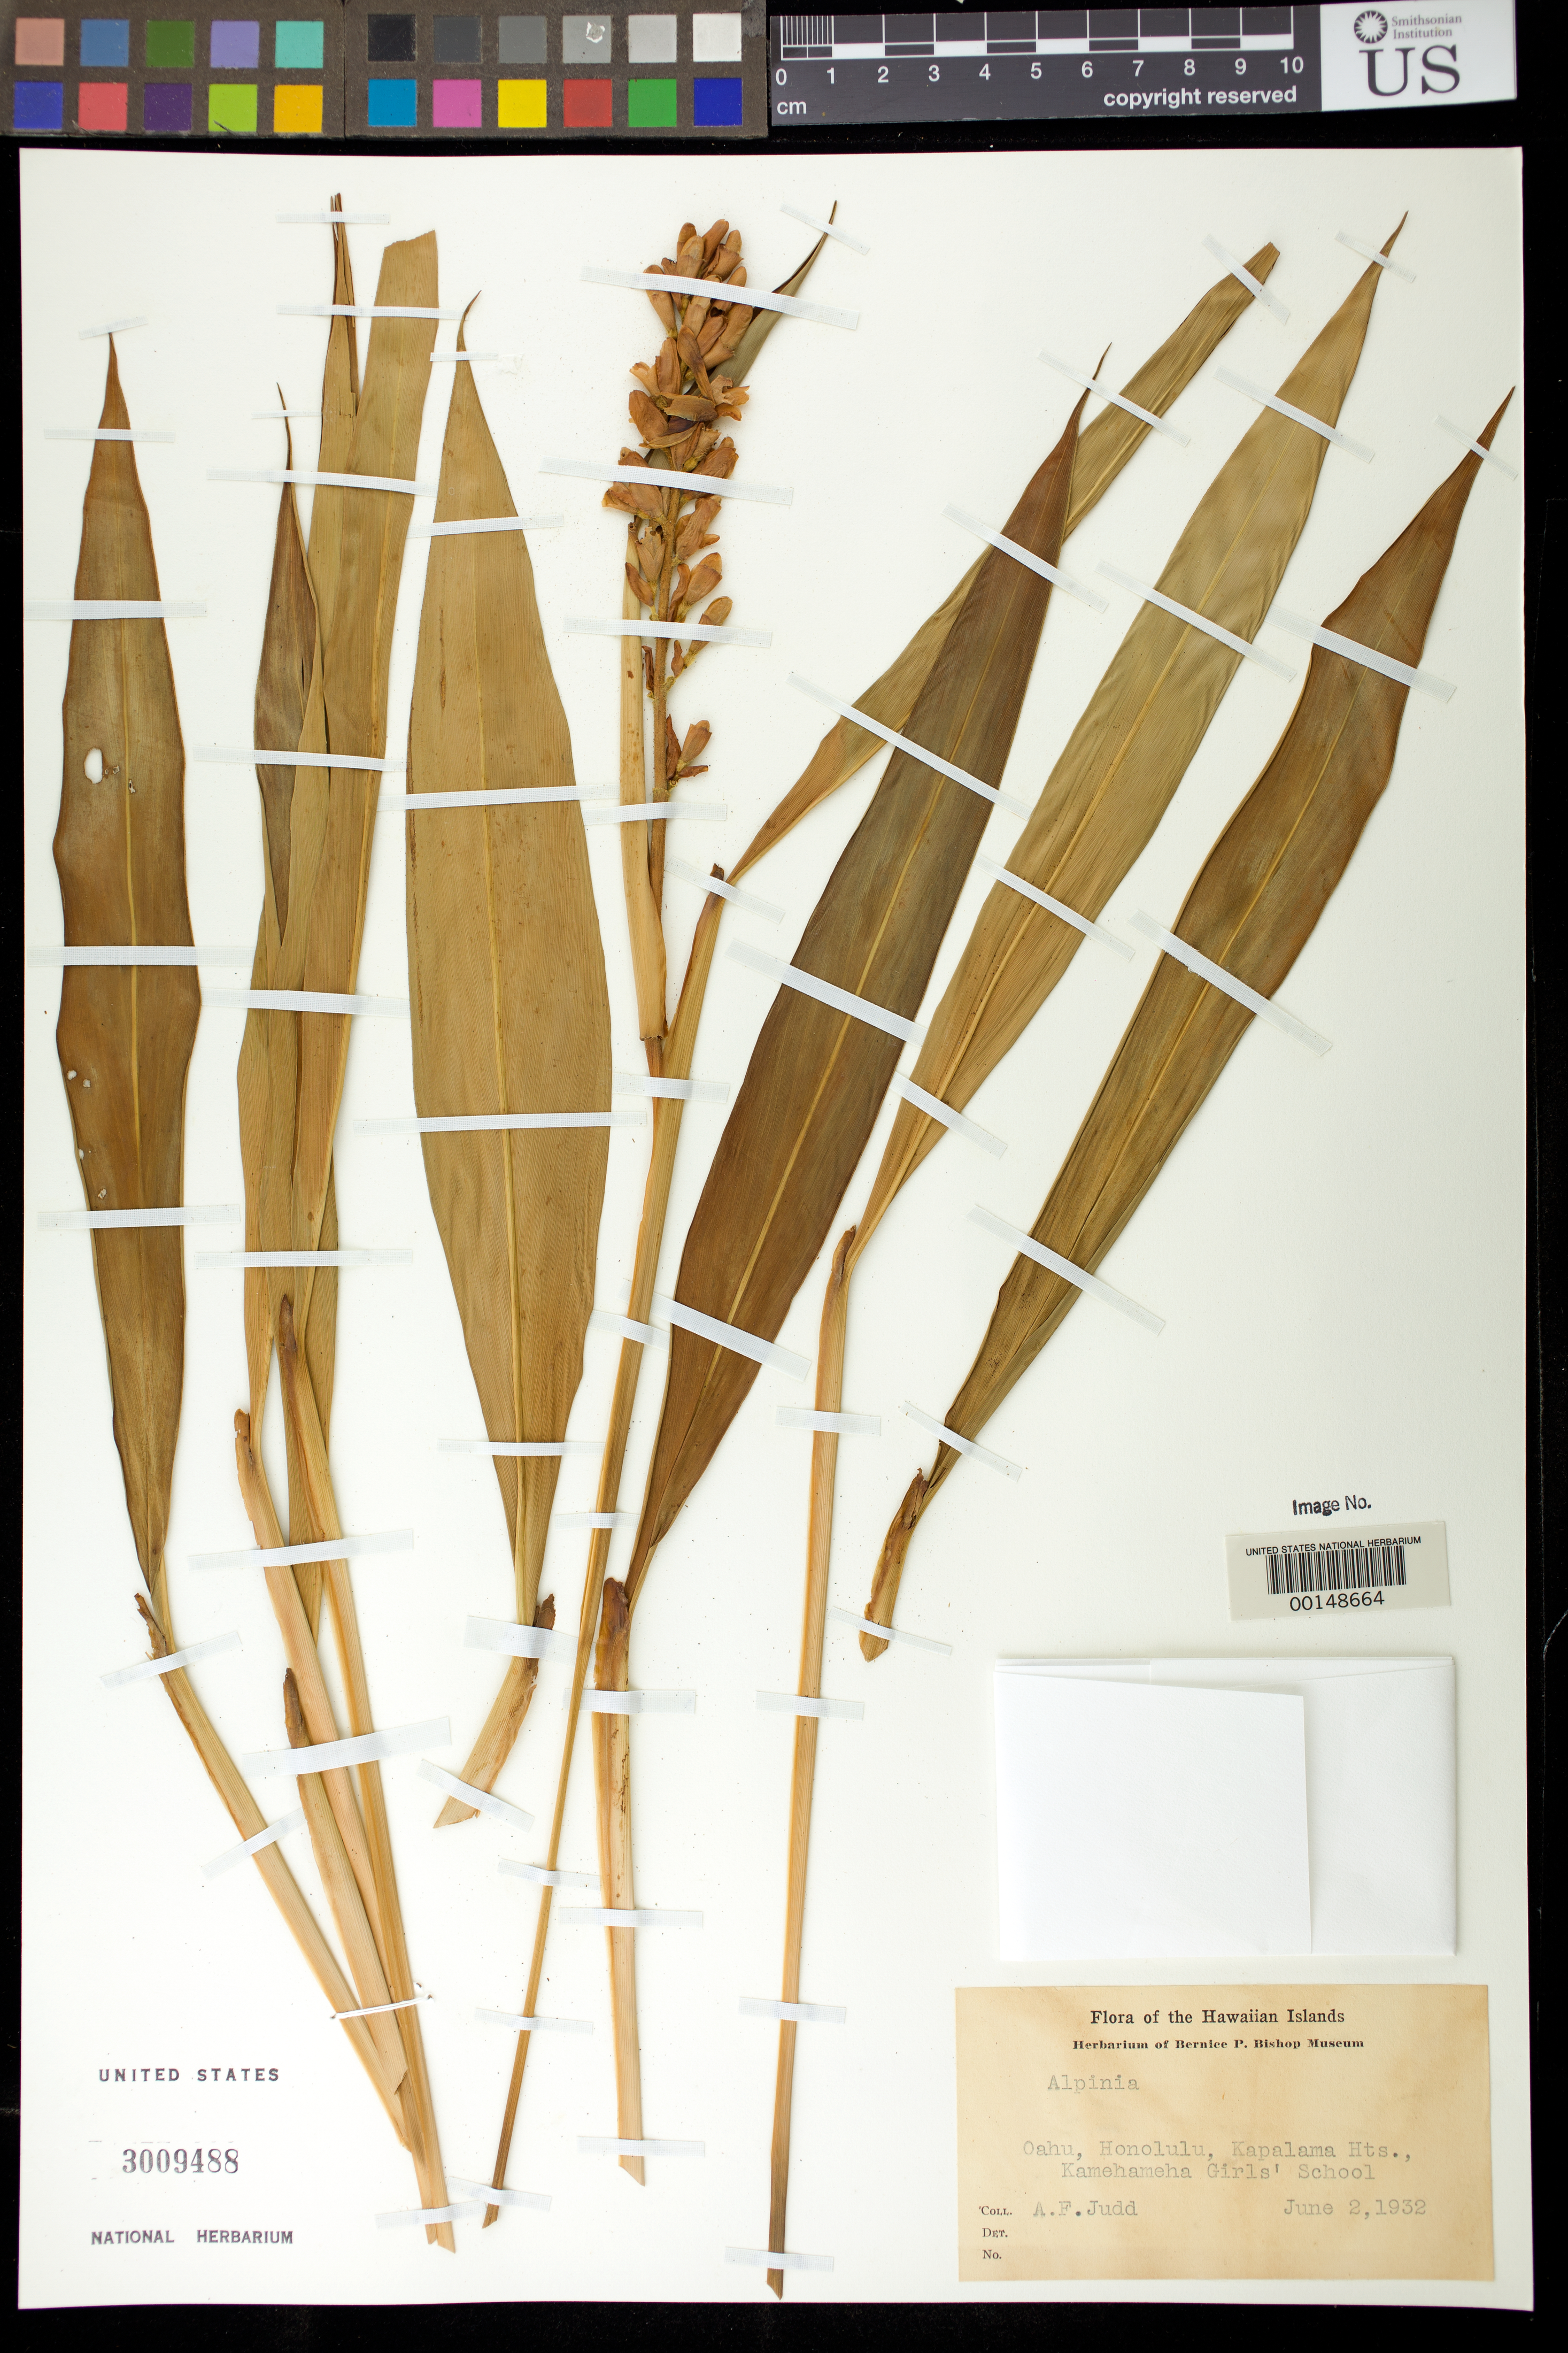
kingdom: Plantae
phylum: Tracheophyta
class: Liliopsida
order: Zingiberales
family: Zingiberaceae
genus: Alpinia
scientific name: Alpinia sp.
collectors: A. Judd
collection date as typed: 02 Jun 1932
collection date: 1932-06-02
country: United States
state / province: Hawaii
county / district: Honolulu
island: Oahu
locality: Honolulu, kapalamas residence hts., kamehameha girls' school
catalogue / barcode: US 3009488